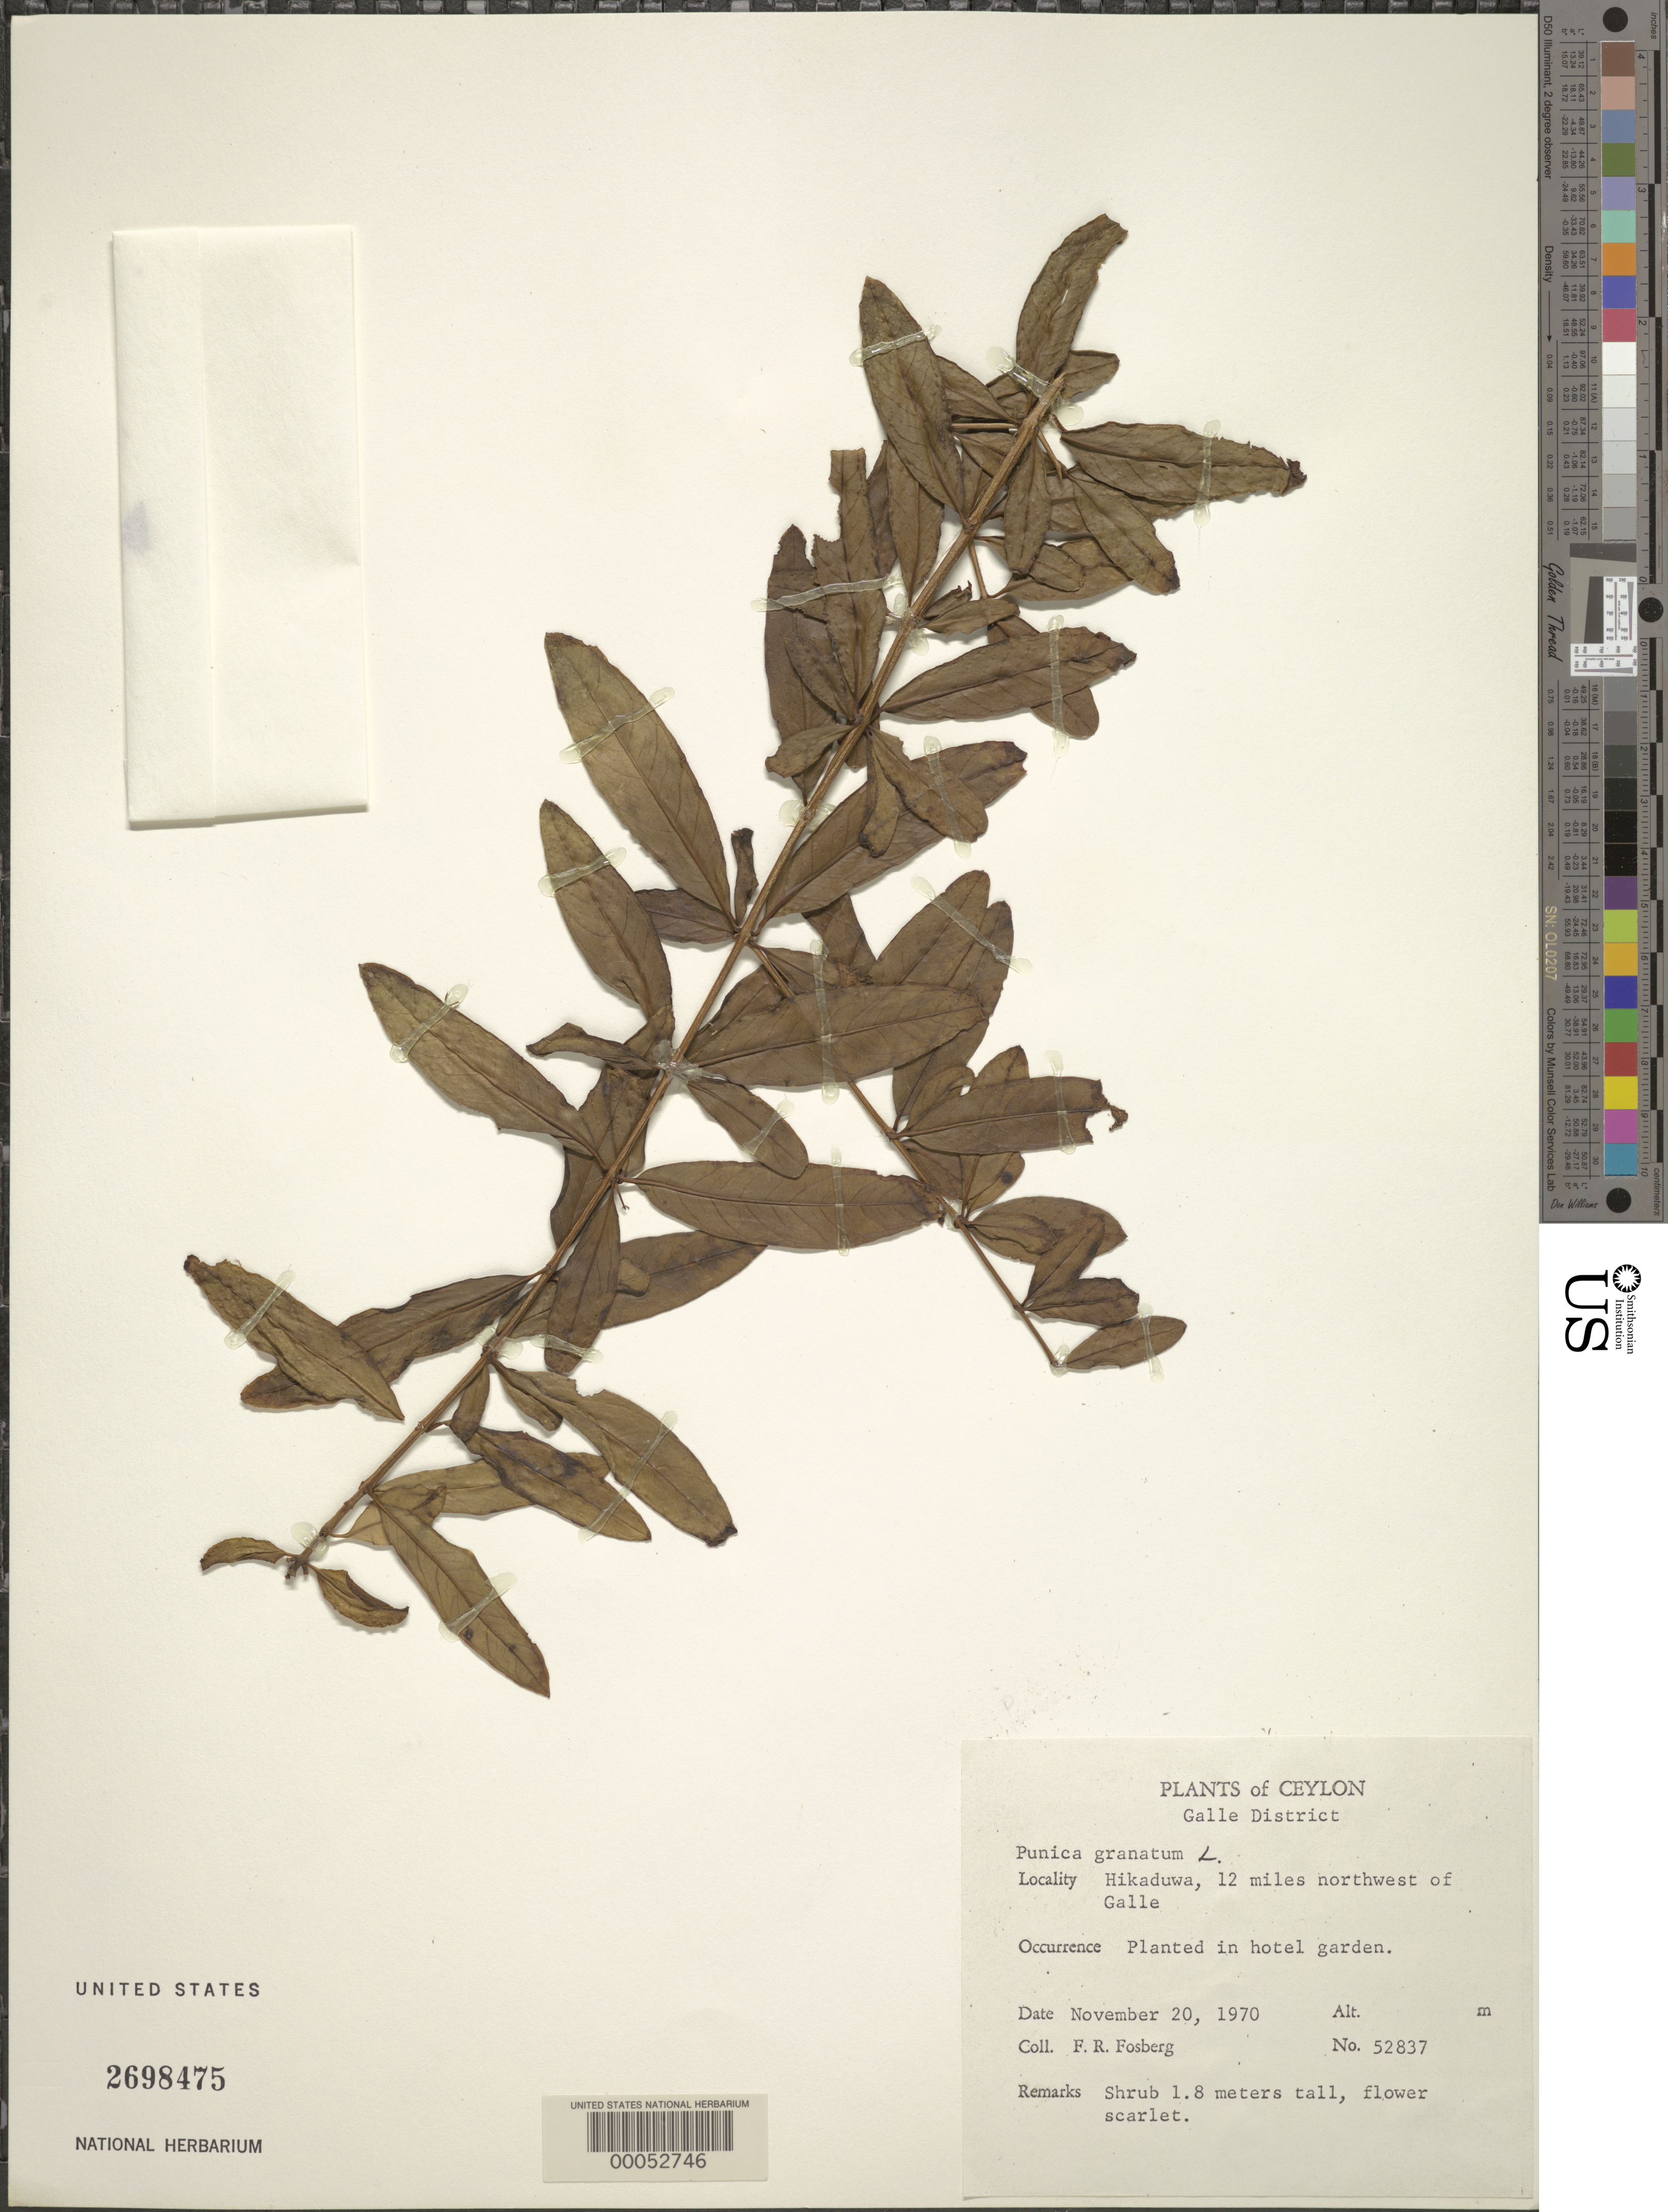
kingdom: Plantae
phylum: Tracheophyta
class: Magnoliopsida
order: Myrtales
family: Lythraceae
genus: Punica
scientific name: Punica granatum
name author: L.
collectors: F. R. Fosberg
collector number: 52837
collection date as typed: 20 Nov 1970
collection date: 1970-11-20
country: Sri Lanka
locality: Hikaduwa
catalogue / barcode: US 2698475